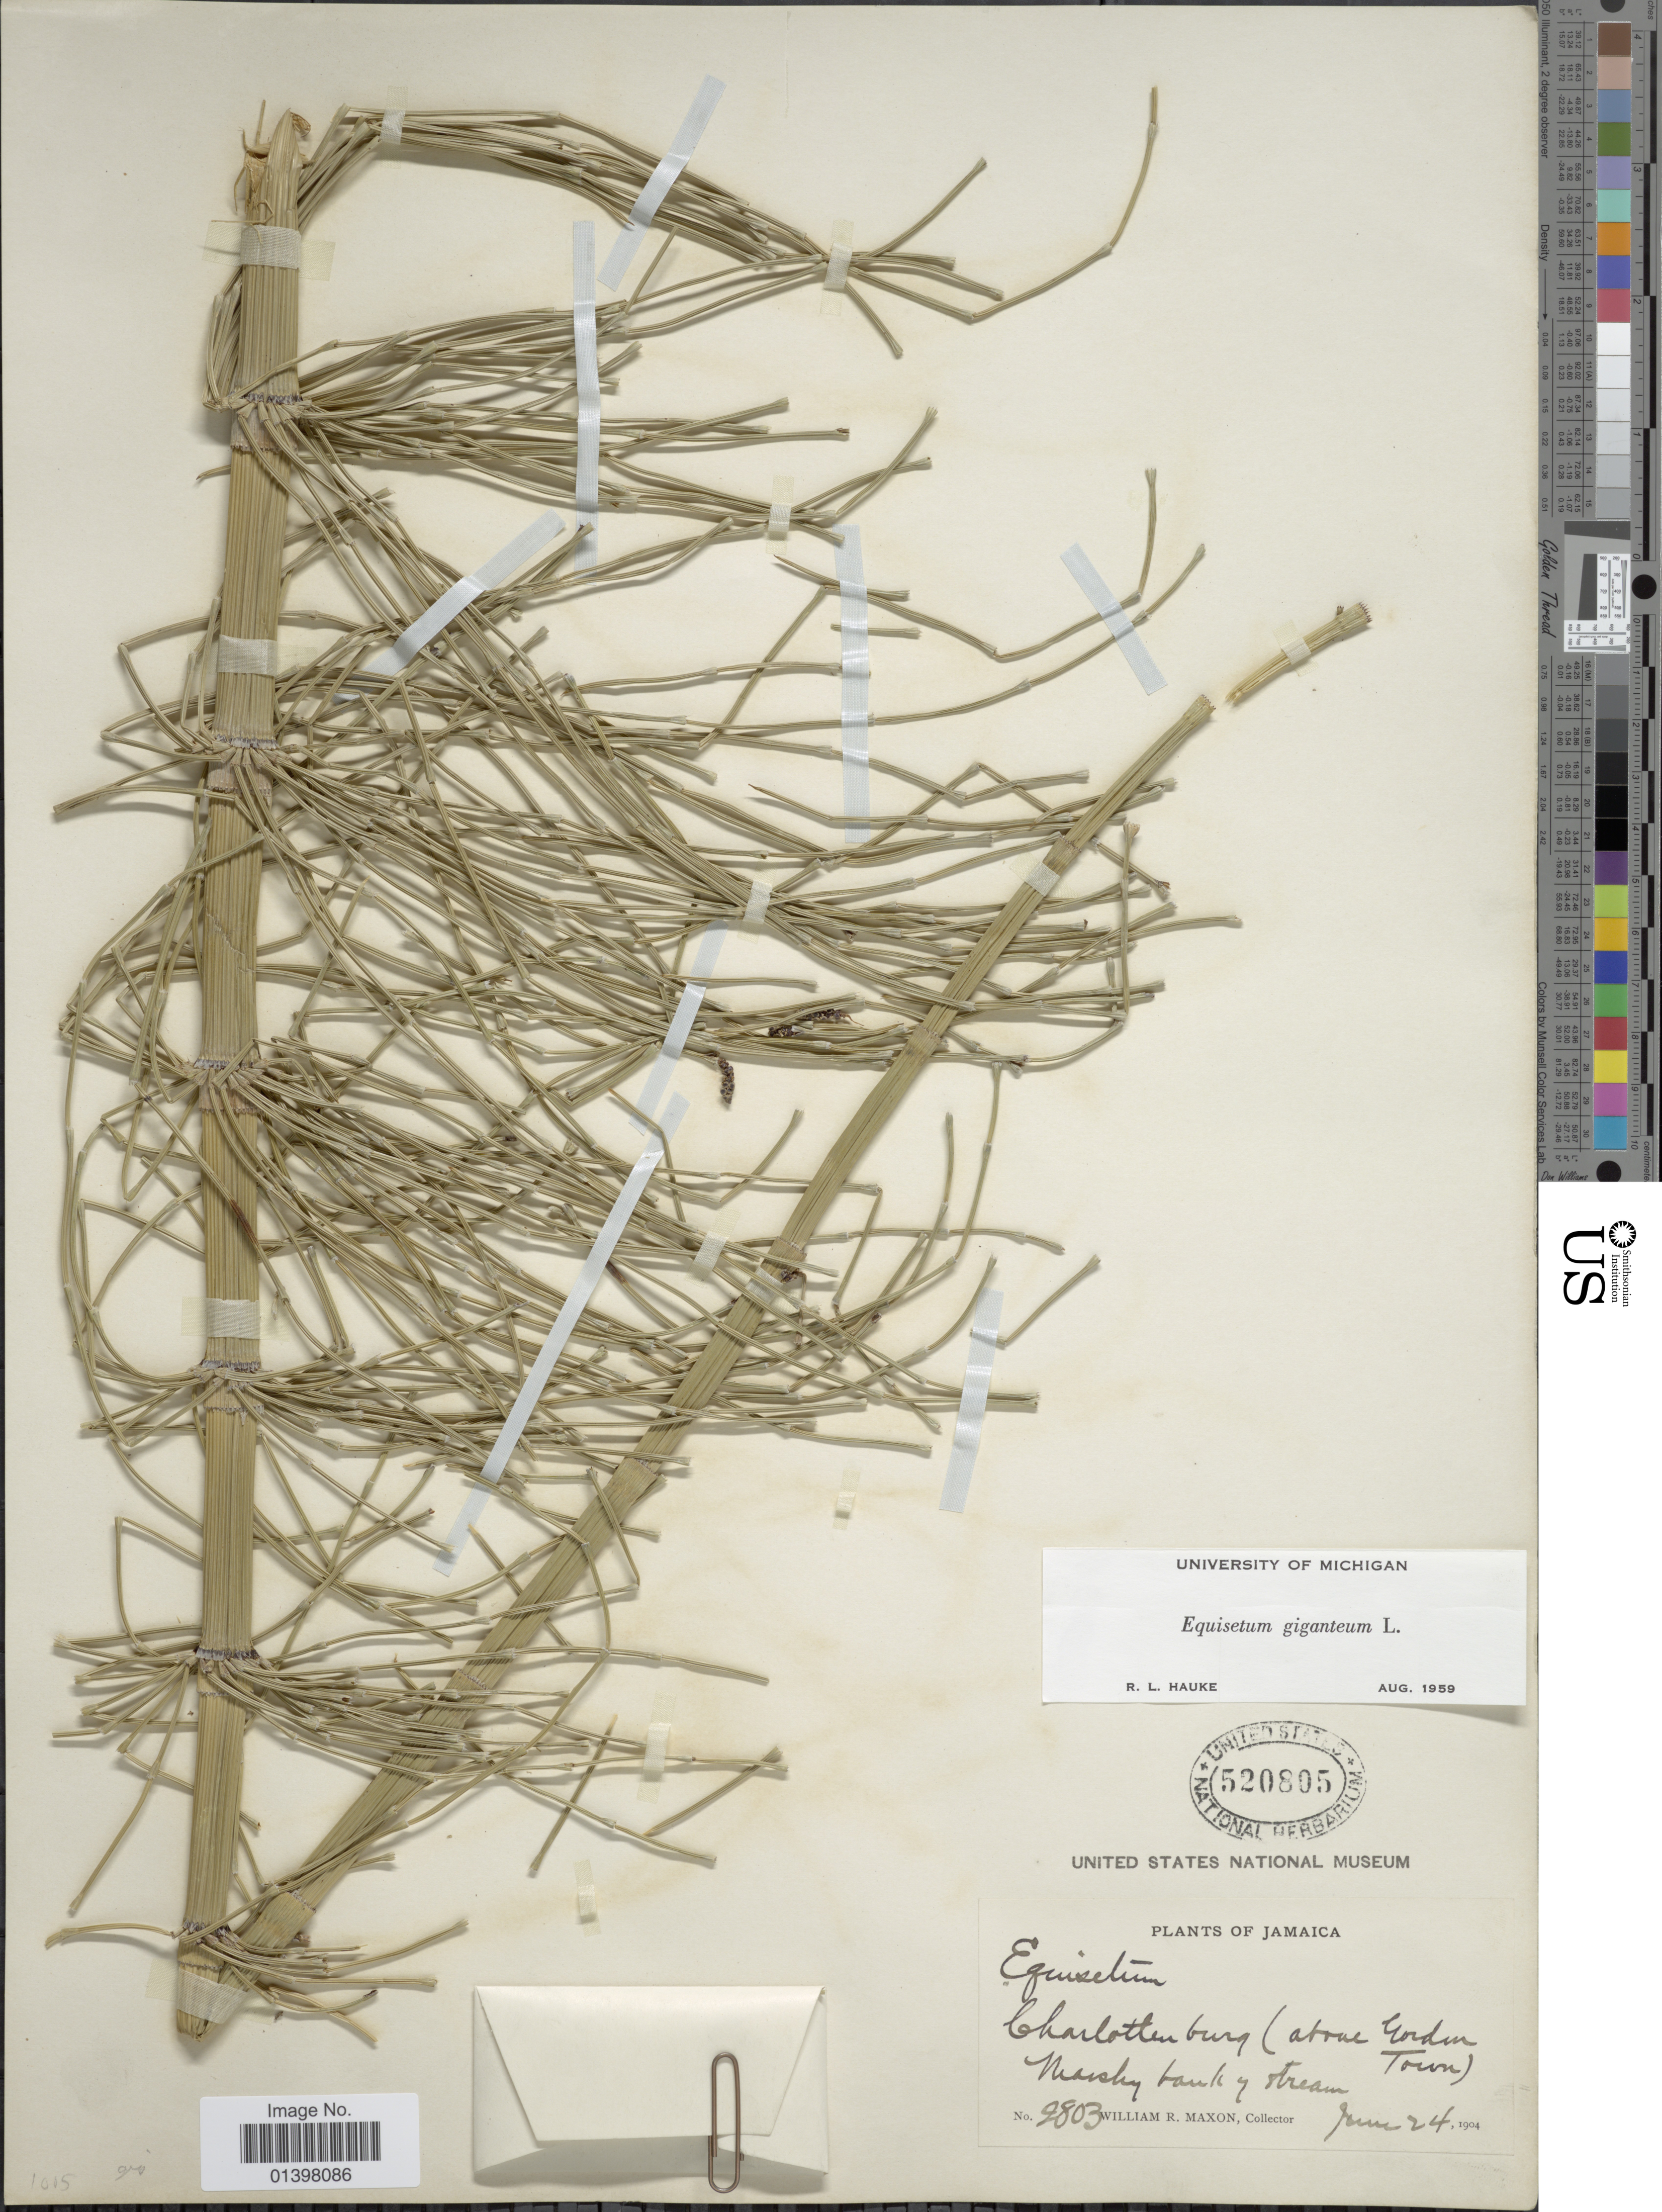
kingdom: Plantae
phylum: Tracheophyta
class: Polypodiopsida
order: Equisetales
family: Equisetaceae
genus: Equisetum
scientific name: Equisetum giganteum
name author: L.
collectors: W. R. Maxon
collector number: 2803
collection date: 1904-06-24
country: Jamaica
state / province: Saint Andrew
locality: Charlottenburg (above Gordon Town). Marshy bank of stream.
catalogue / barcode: US 520805